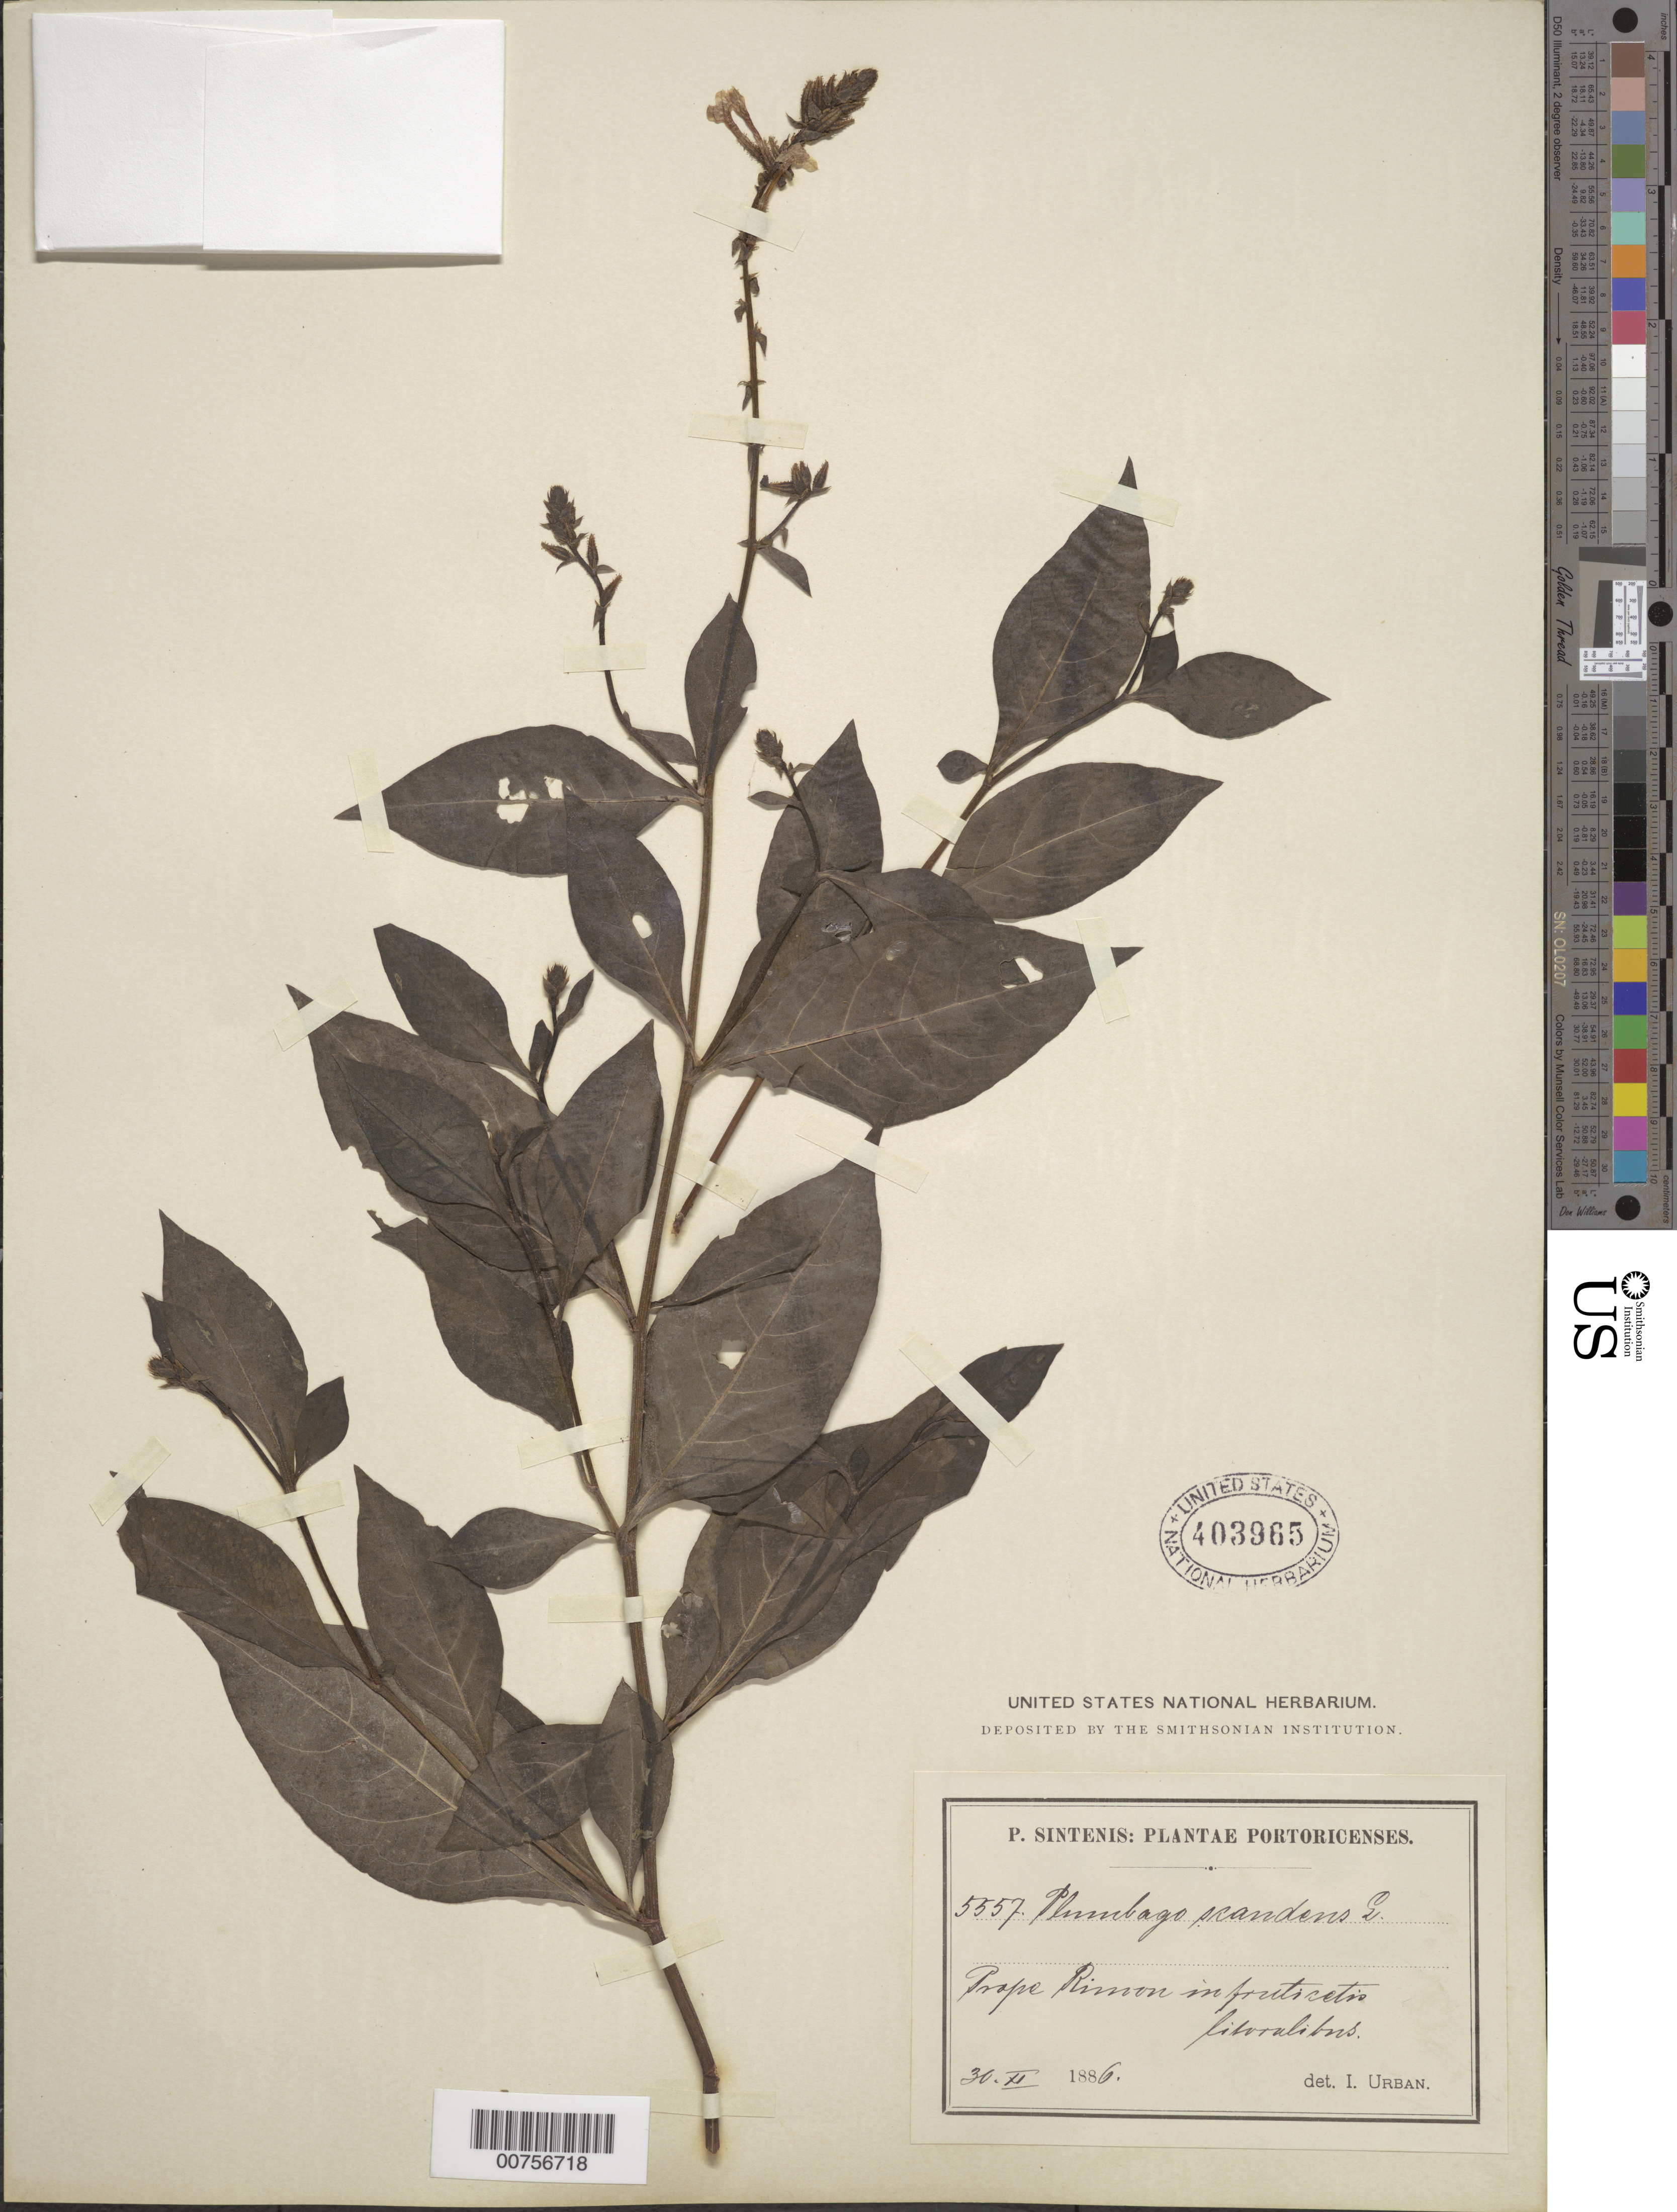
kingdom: Plantae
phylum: Tracheophyta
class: Magnoliopsida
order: Caryophyllales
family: Plumbaginaceae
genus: Plumbago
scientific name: Plumbago scandens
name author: L.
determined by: Urban, Ignatz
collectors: P. Sintenis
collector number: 5557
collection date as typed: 30 Nov 1886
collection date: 1886-11-30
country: Puerto Rico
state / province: Rincón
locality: Prope Rincon in fruticetis litoralibus.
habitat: Coastal thicket.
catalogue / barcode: US 403965